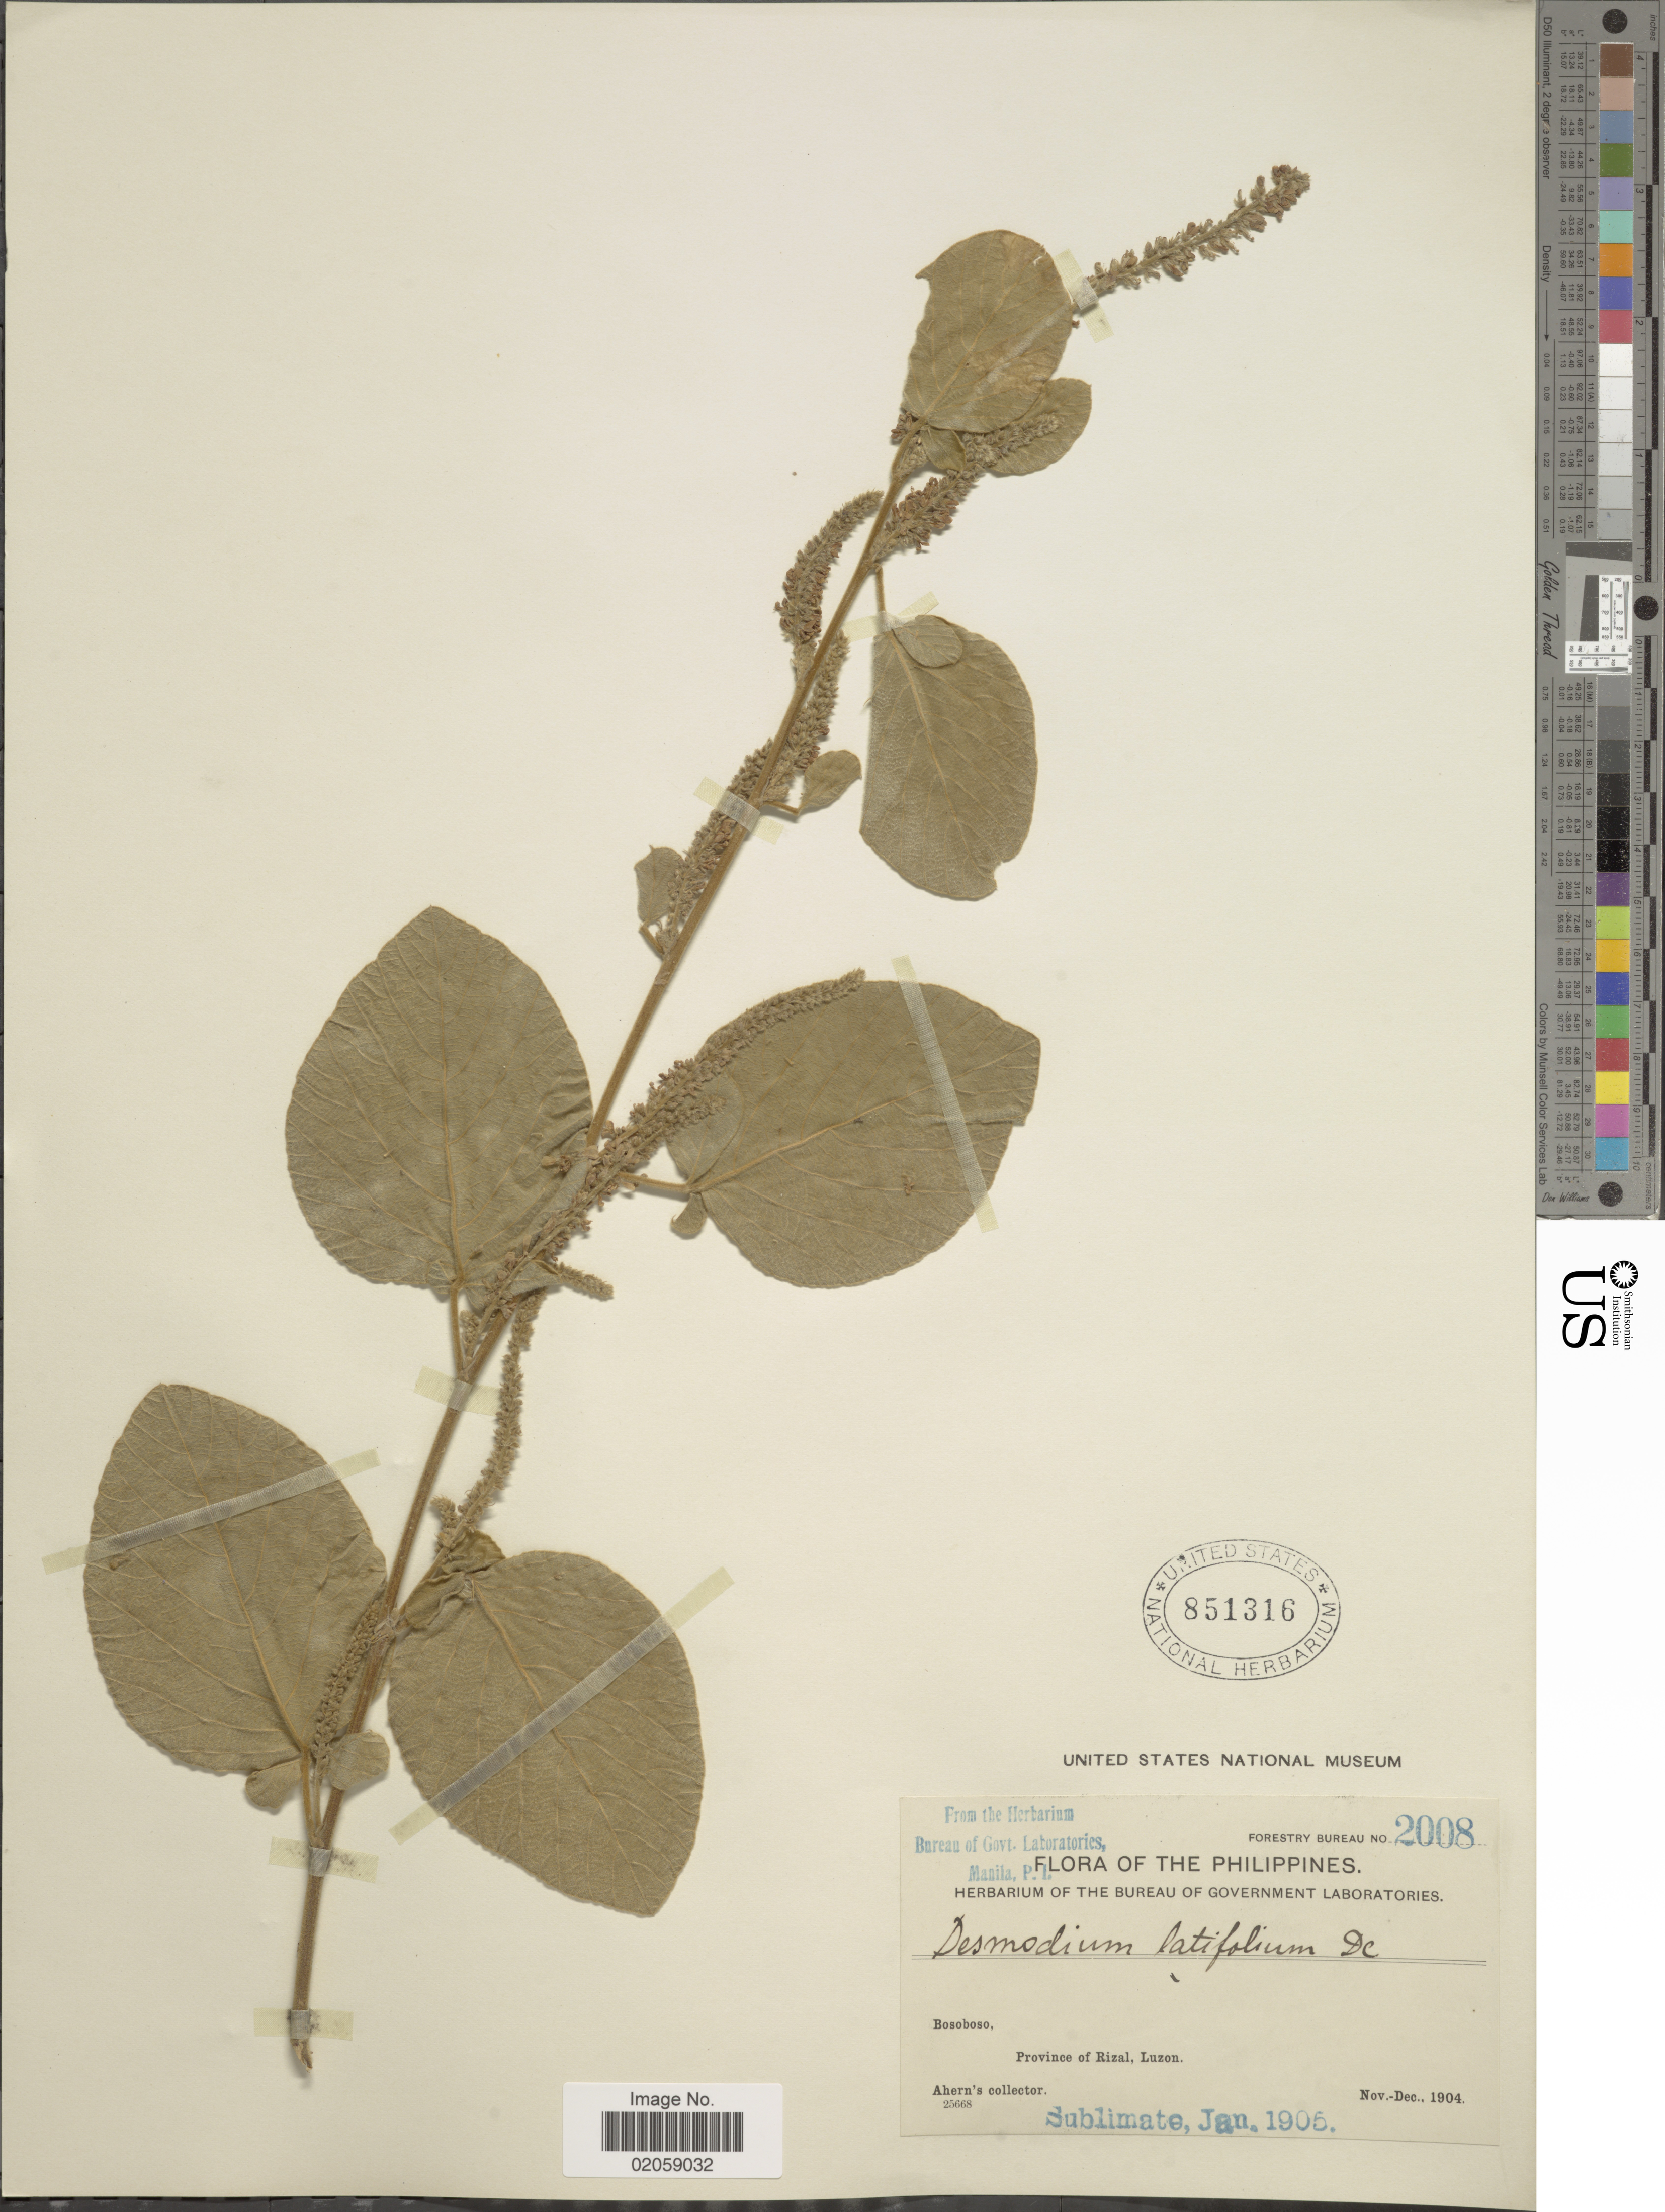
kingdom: Plantae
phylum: Tracheophyta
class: Magnoliopsida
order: Fabales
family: Fabaceae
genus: Polhillides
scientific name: Polhillides velutina subsp. velutina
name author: (Willd.) H. Ohashi & K. Ohashi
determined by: Strong, Mark T., (BOT), Smithsonian Institution - National Museum of Natural History (UNITED STATES)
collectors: Ahern's collector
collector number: Forestry Bureau 2008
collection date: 1904-11/1904-12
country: Philippines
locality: Bosoboso, Province of Rizal, Luzon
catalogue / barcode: US 851316